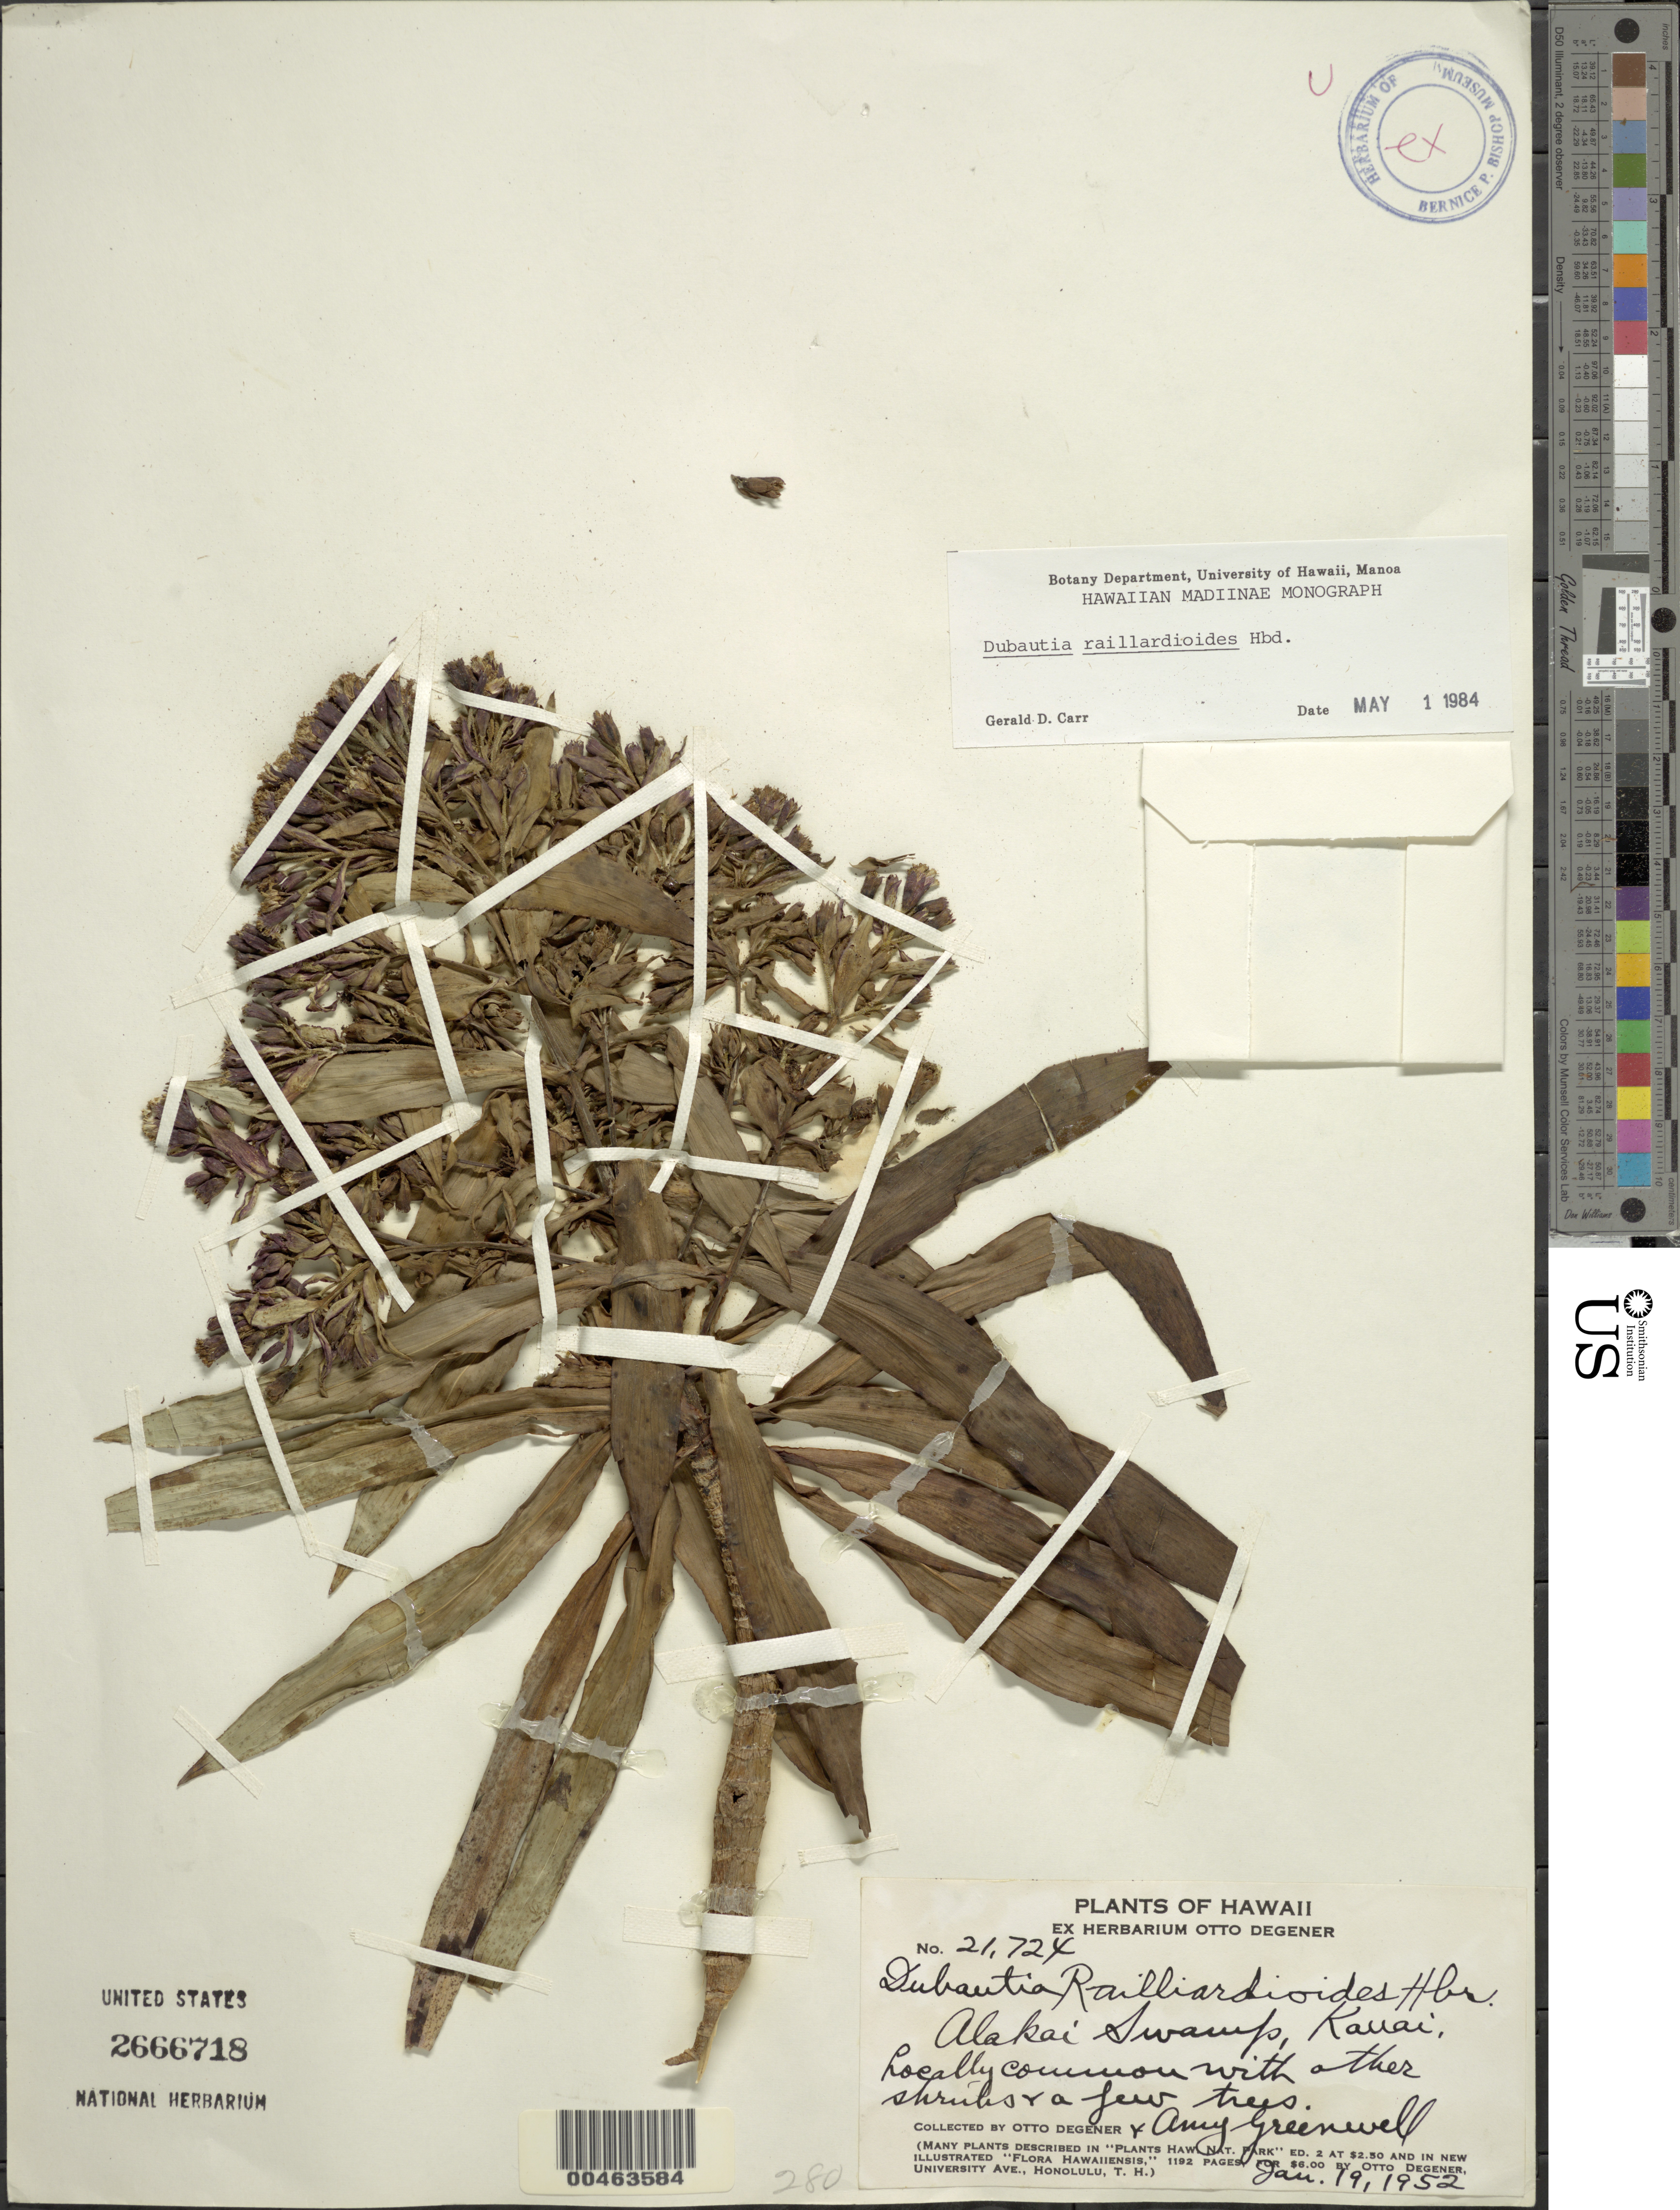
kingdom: Plantae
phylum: Tracheophyta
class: Magnoliopsida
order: Asterales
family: Asteraceae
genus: Dubautia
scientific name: Dubautia raillardioides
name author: Hillebr.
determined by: Carr, G. D.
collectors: O. Degener & A. B. Greenwell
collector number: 21724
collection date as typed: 19 Jan 1952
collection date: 1952-01-19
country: United States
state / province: Hawaii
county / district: Kauai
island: Kaua'i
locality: Alakai Swamp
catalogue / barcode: US 2666718